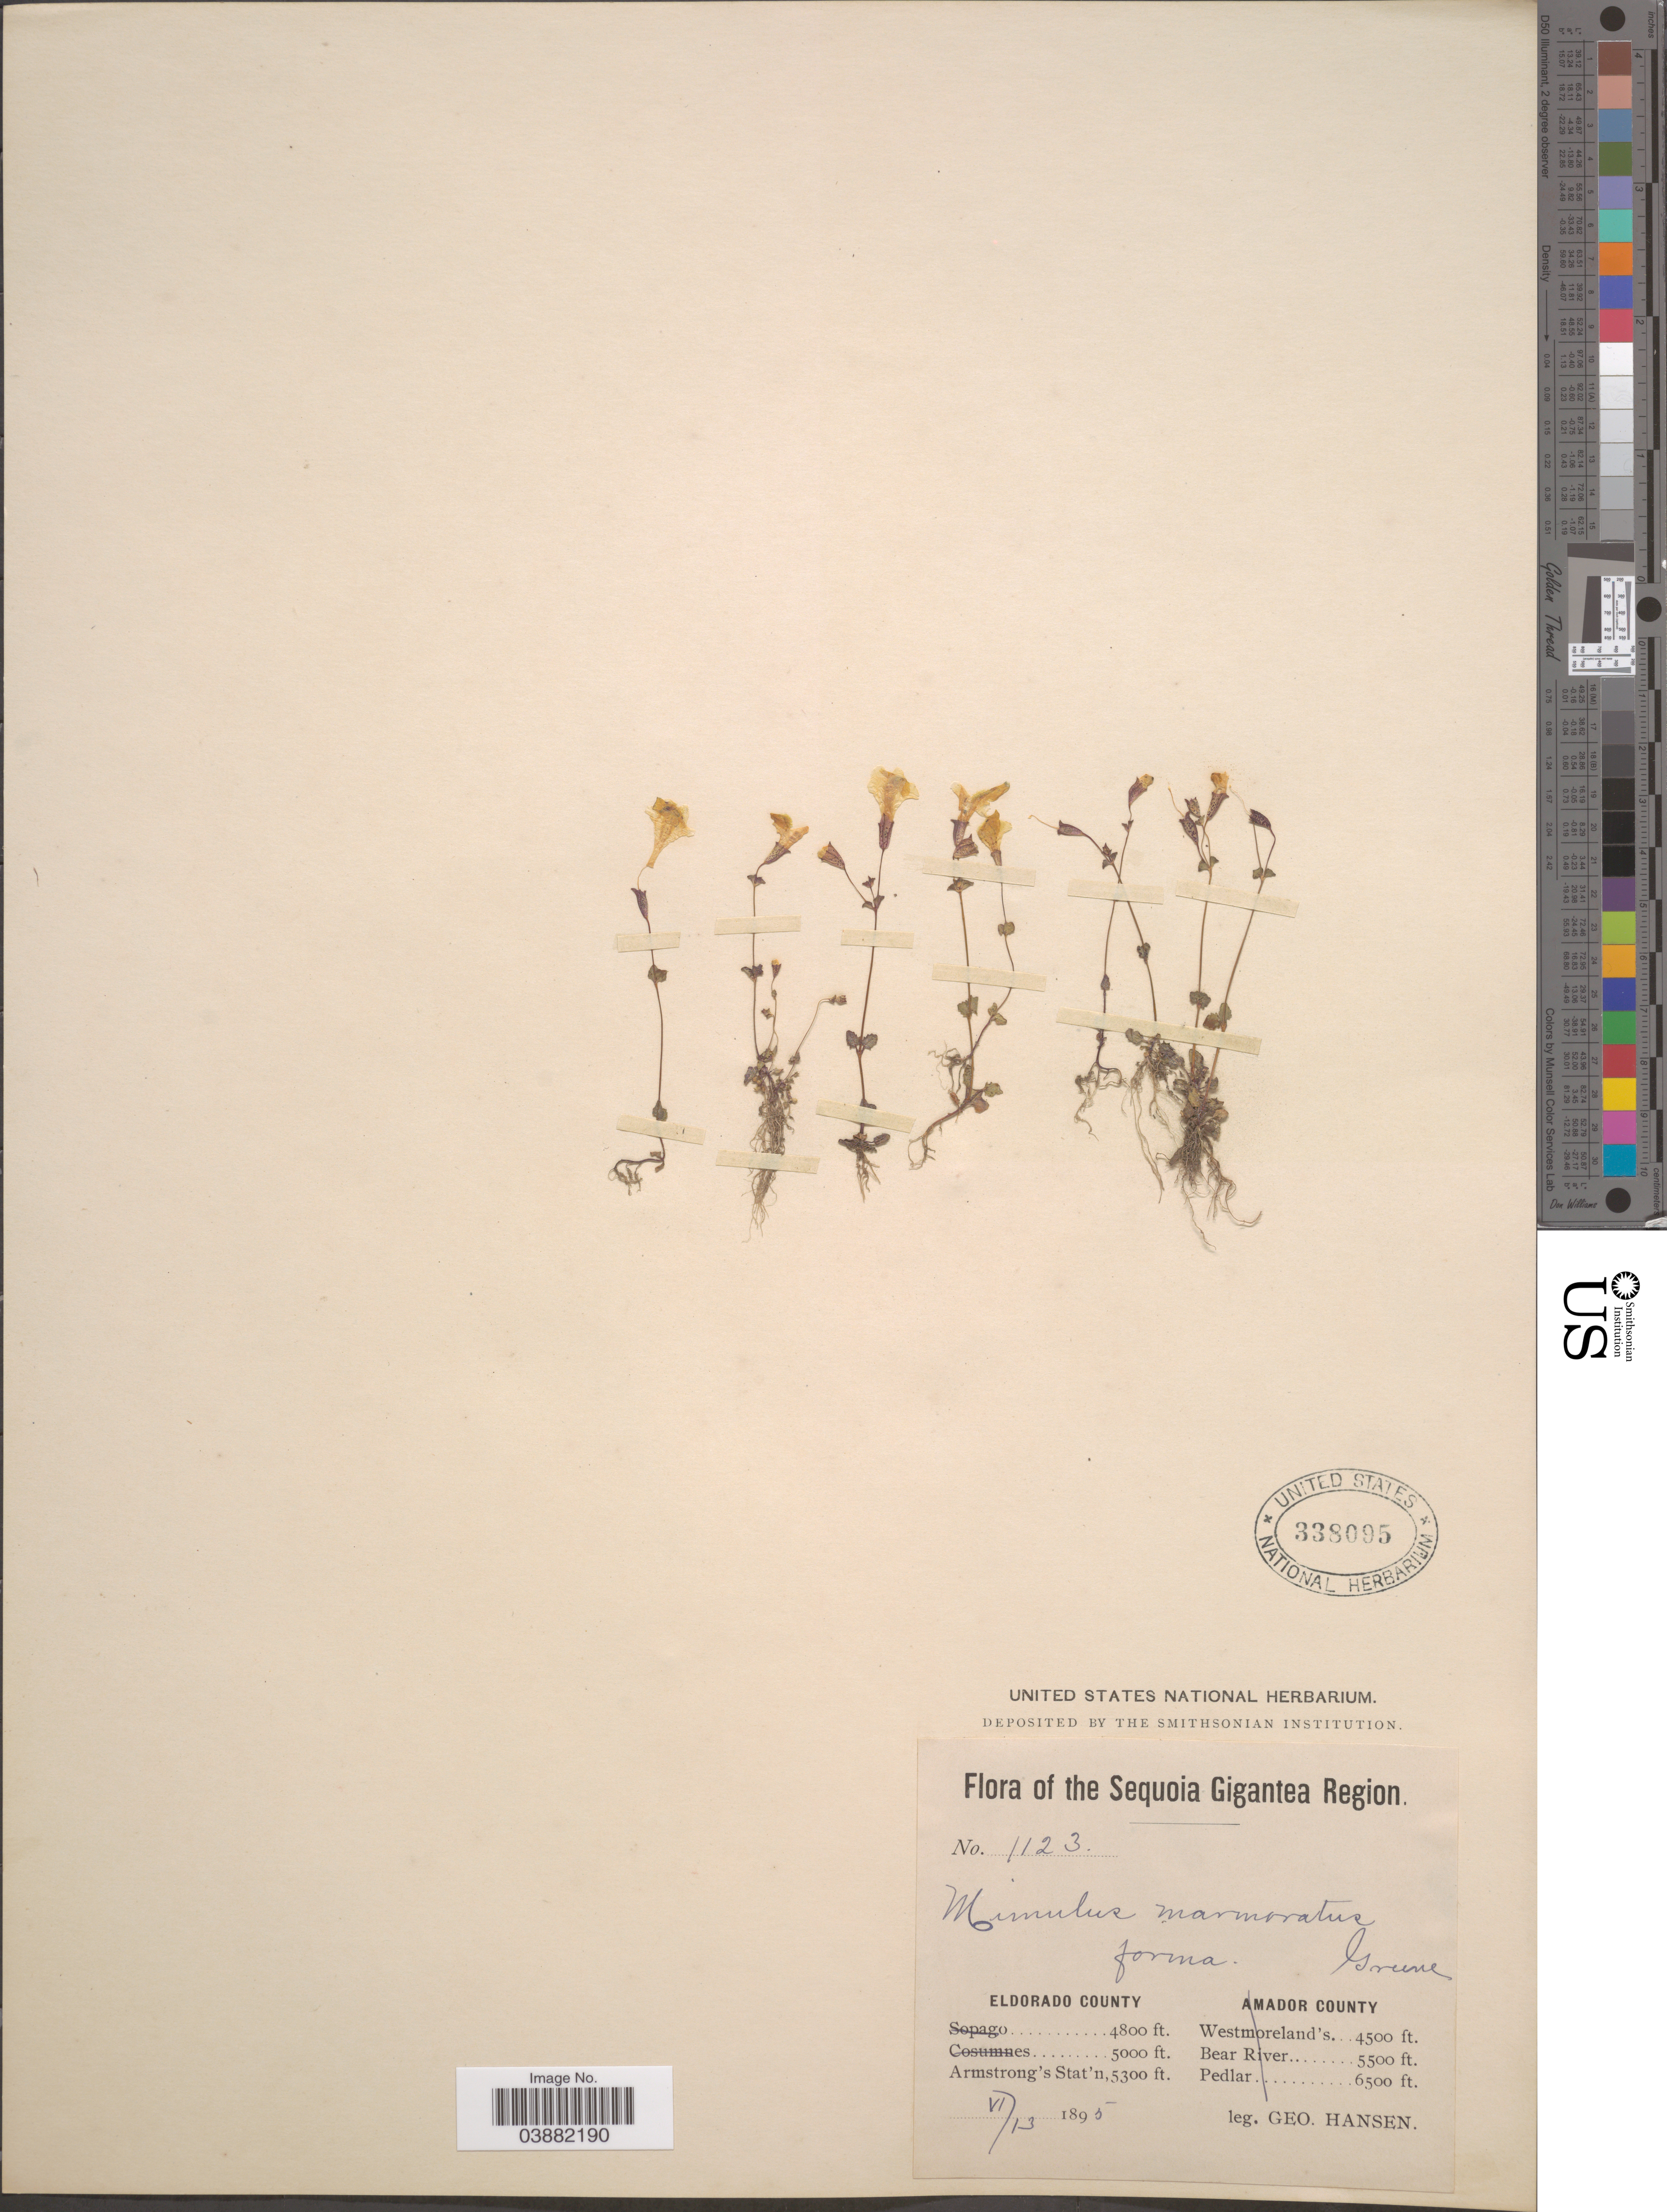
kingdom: Plantae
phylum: Tracheophyta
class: Magnoliopsida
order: Lamiales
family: Phrymaceae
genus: Mimulus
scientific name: Mimulus marmoratus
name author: Greene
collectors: G. Hansen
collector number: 1123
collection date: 1895-06-13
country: United States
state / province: California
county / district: El Dorado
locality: The Sequoia Gigantea Region. Eldorado County. Armstrong's Stat'n.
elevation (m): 1615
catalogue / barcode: US 338095